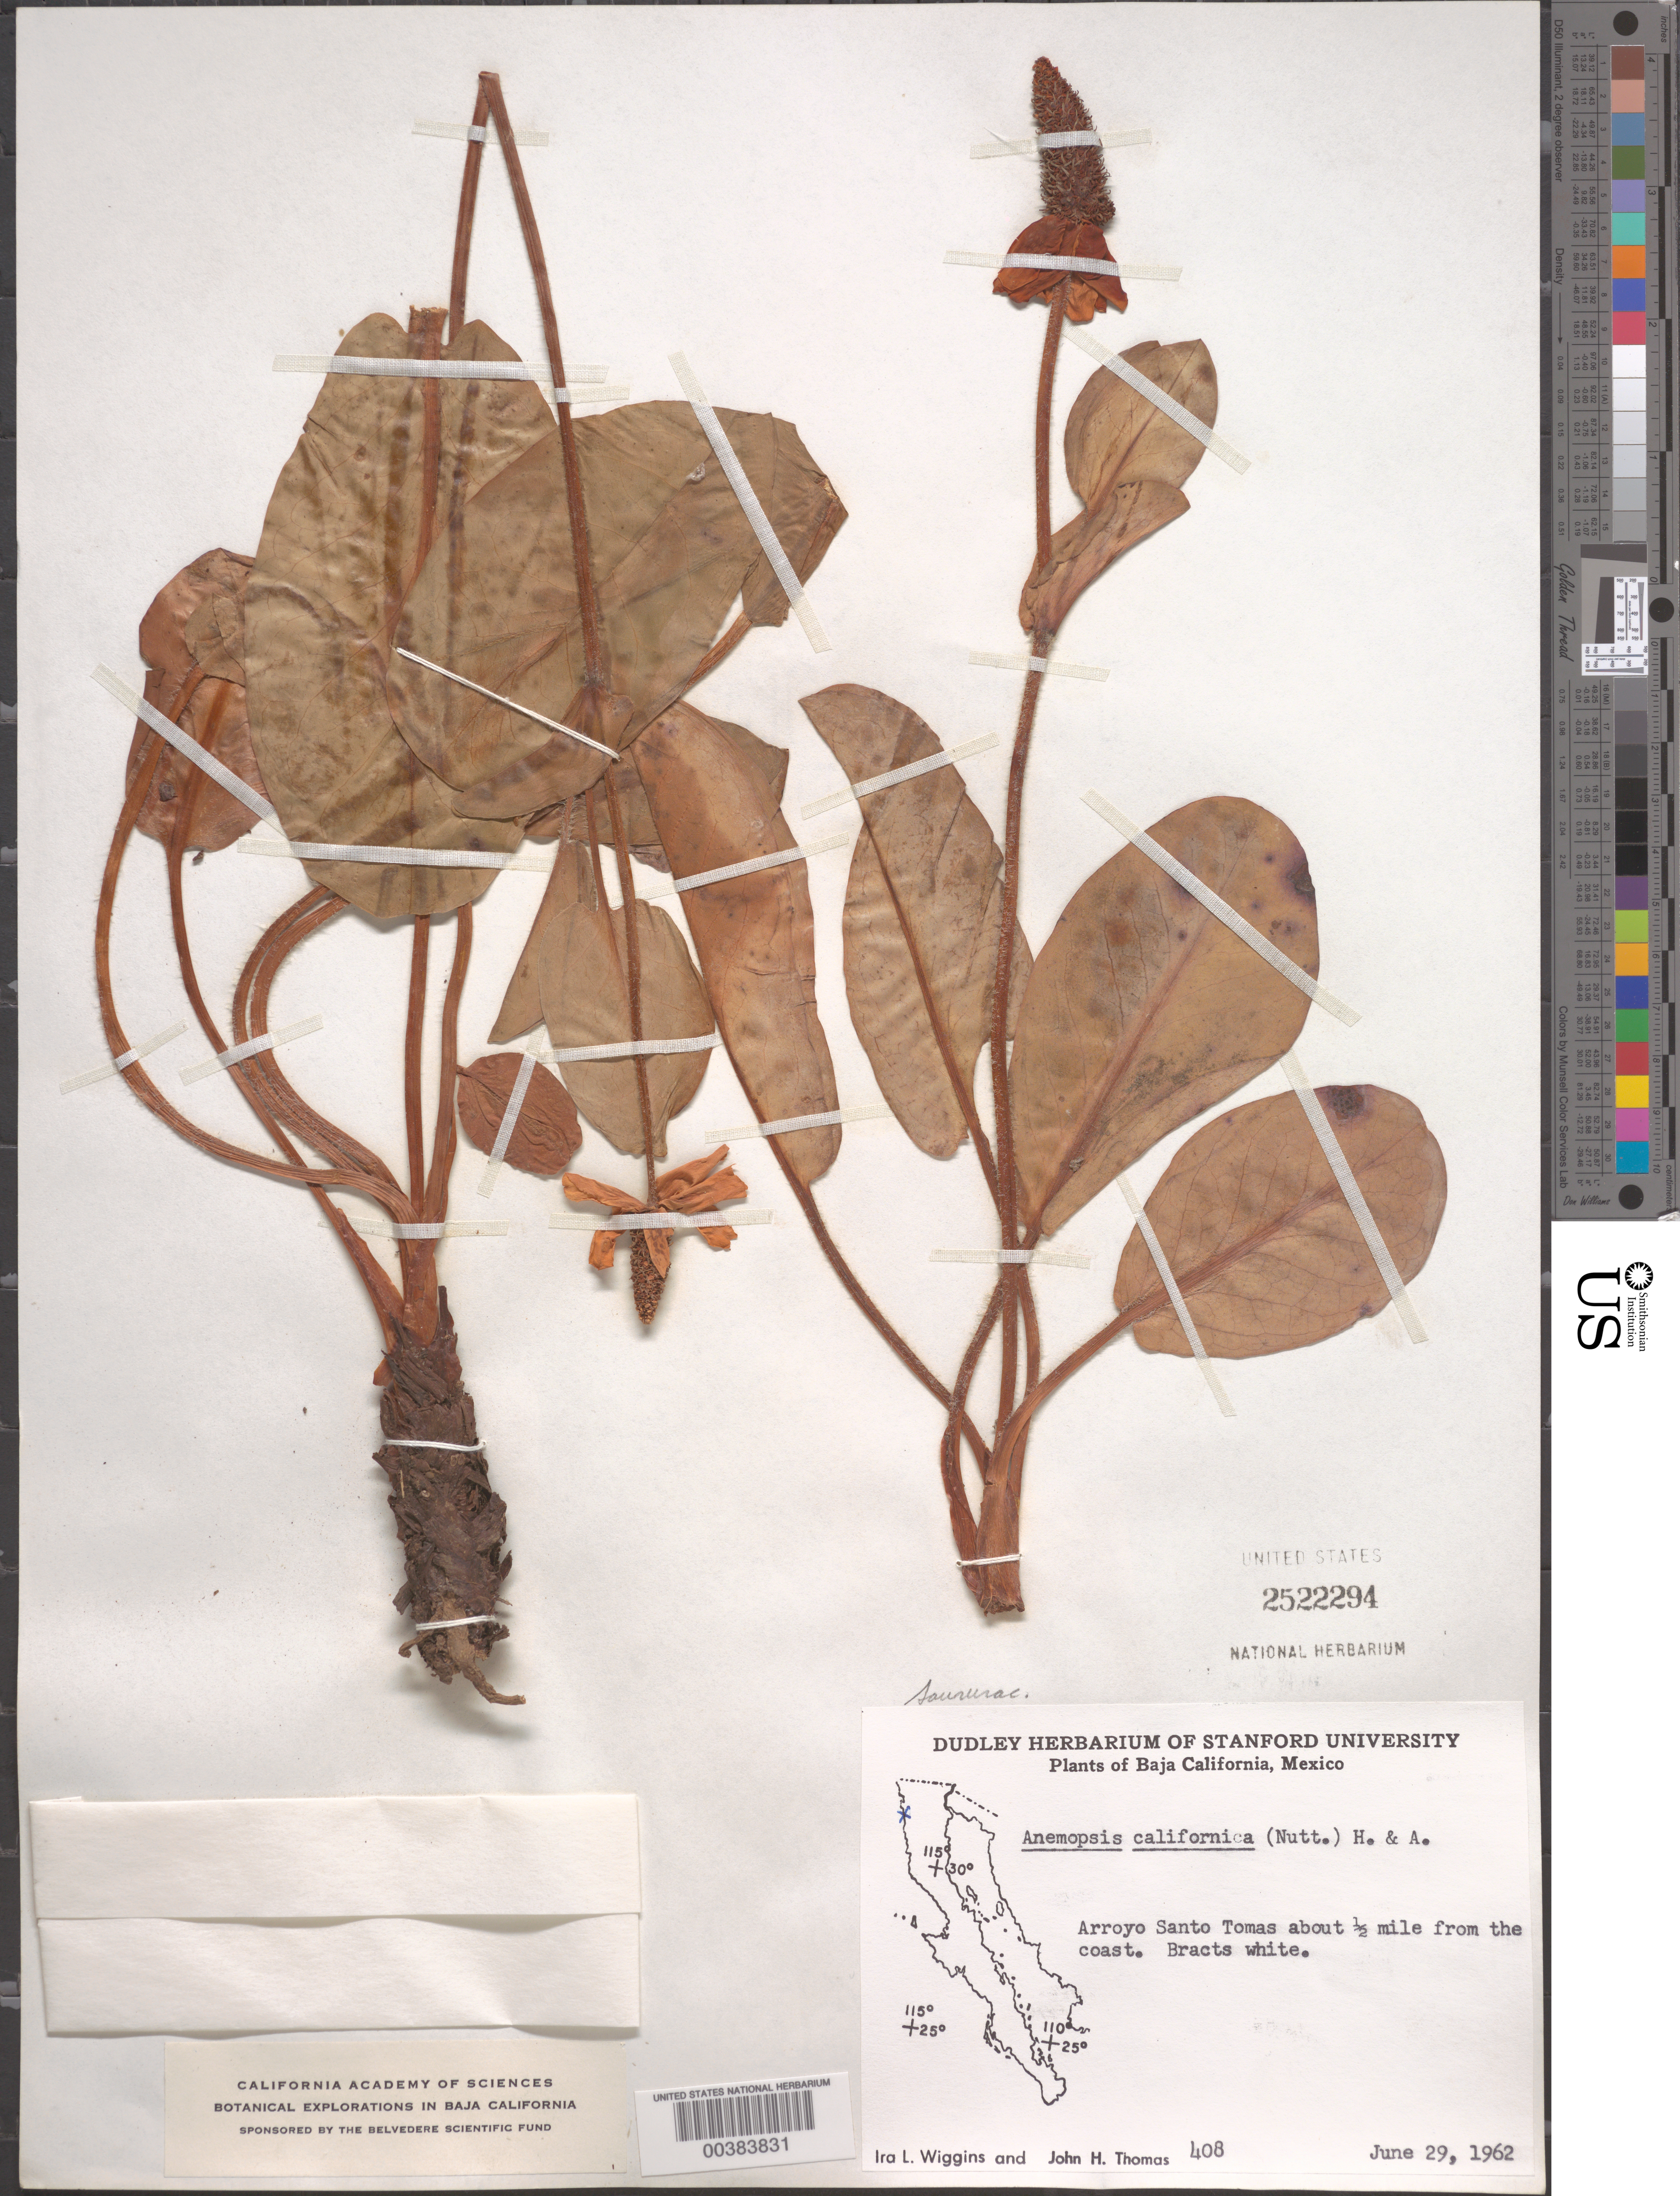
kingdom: Plantae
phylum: Tracheophyta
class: Magnoliopsida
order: Piperales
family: Saururaceae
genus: Anemopsis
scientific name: Anemopsis californica var. typica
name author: Kelso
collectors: I. L. Wiggins & J. H. Thomas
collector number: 408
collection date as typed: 29 Jun 1962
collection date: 1962-06-29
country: Mexico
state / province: Baja California Norte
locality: Arroyo Santo Tomas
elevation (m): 305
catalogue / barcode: US 2522294